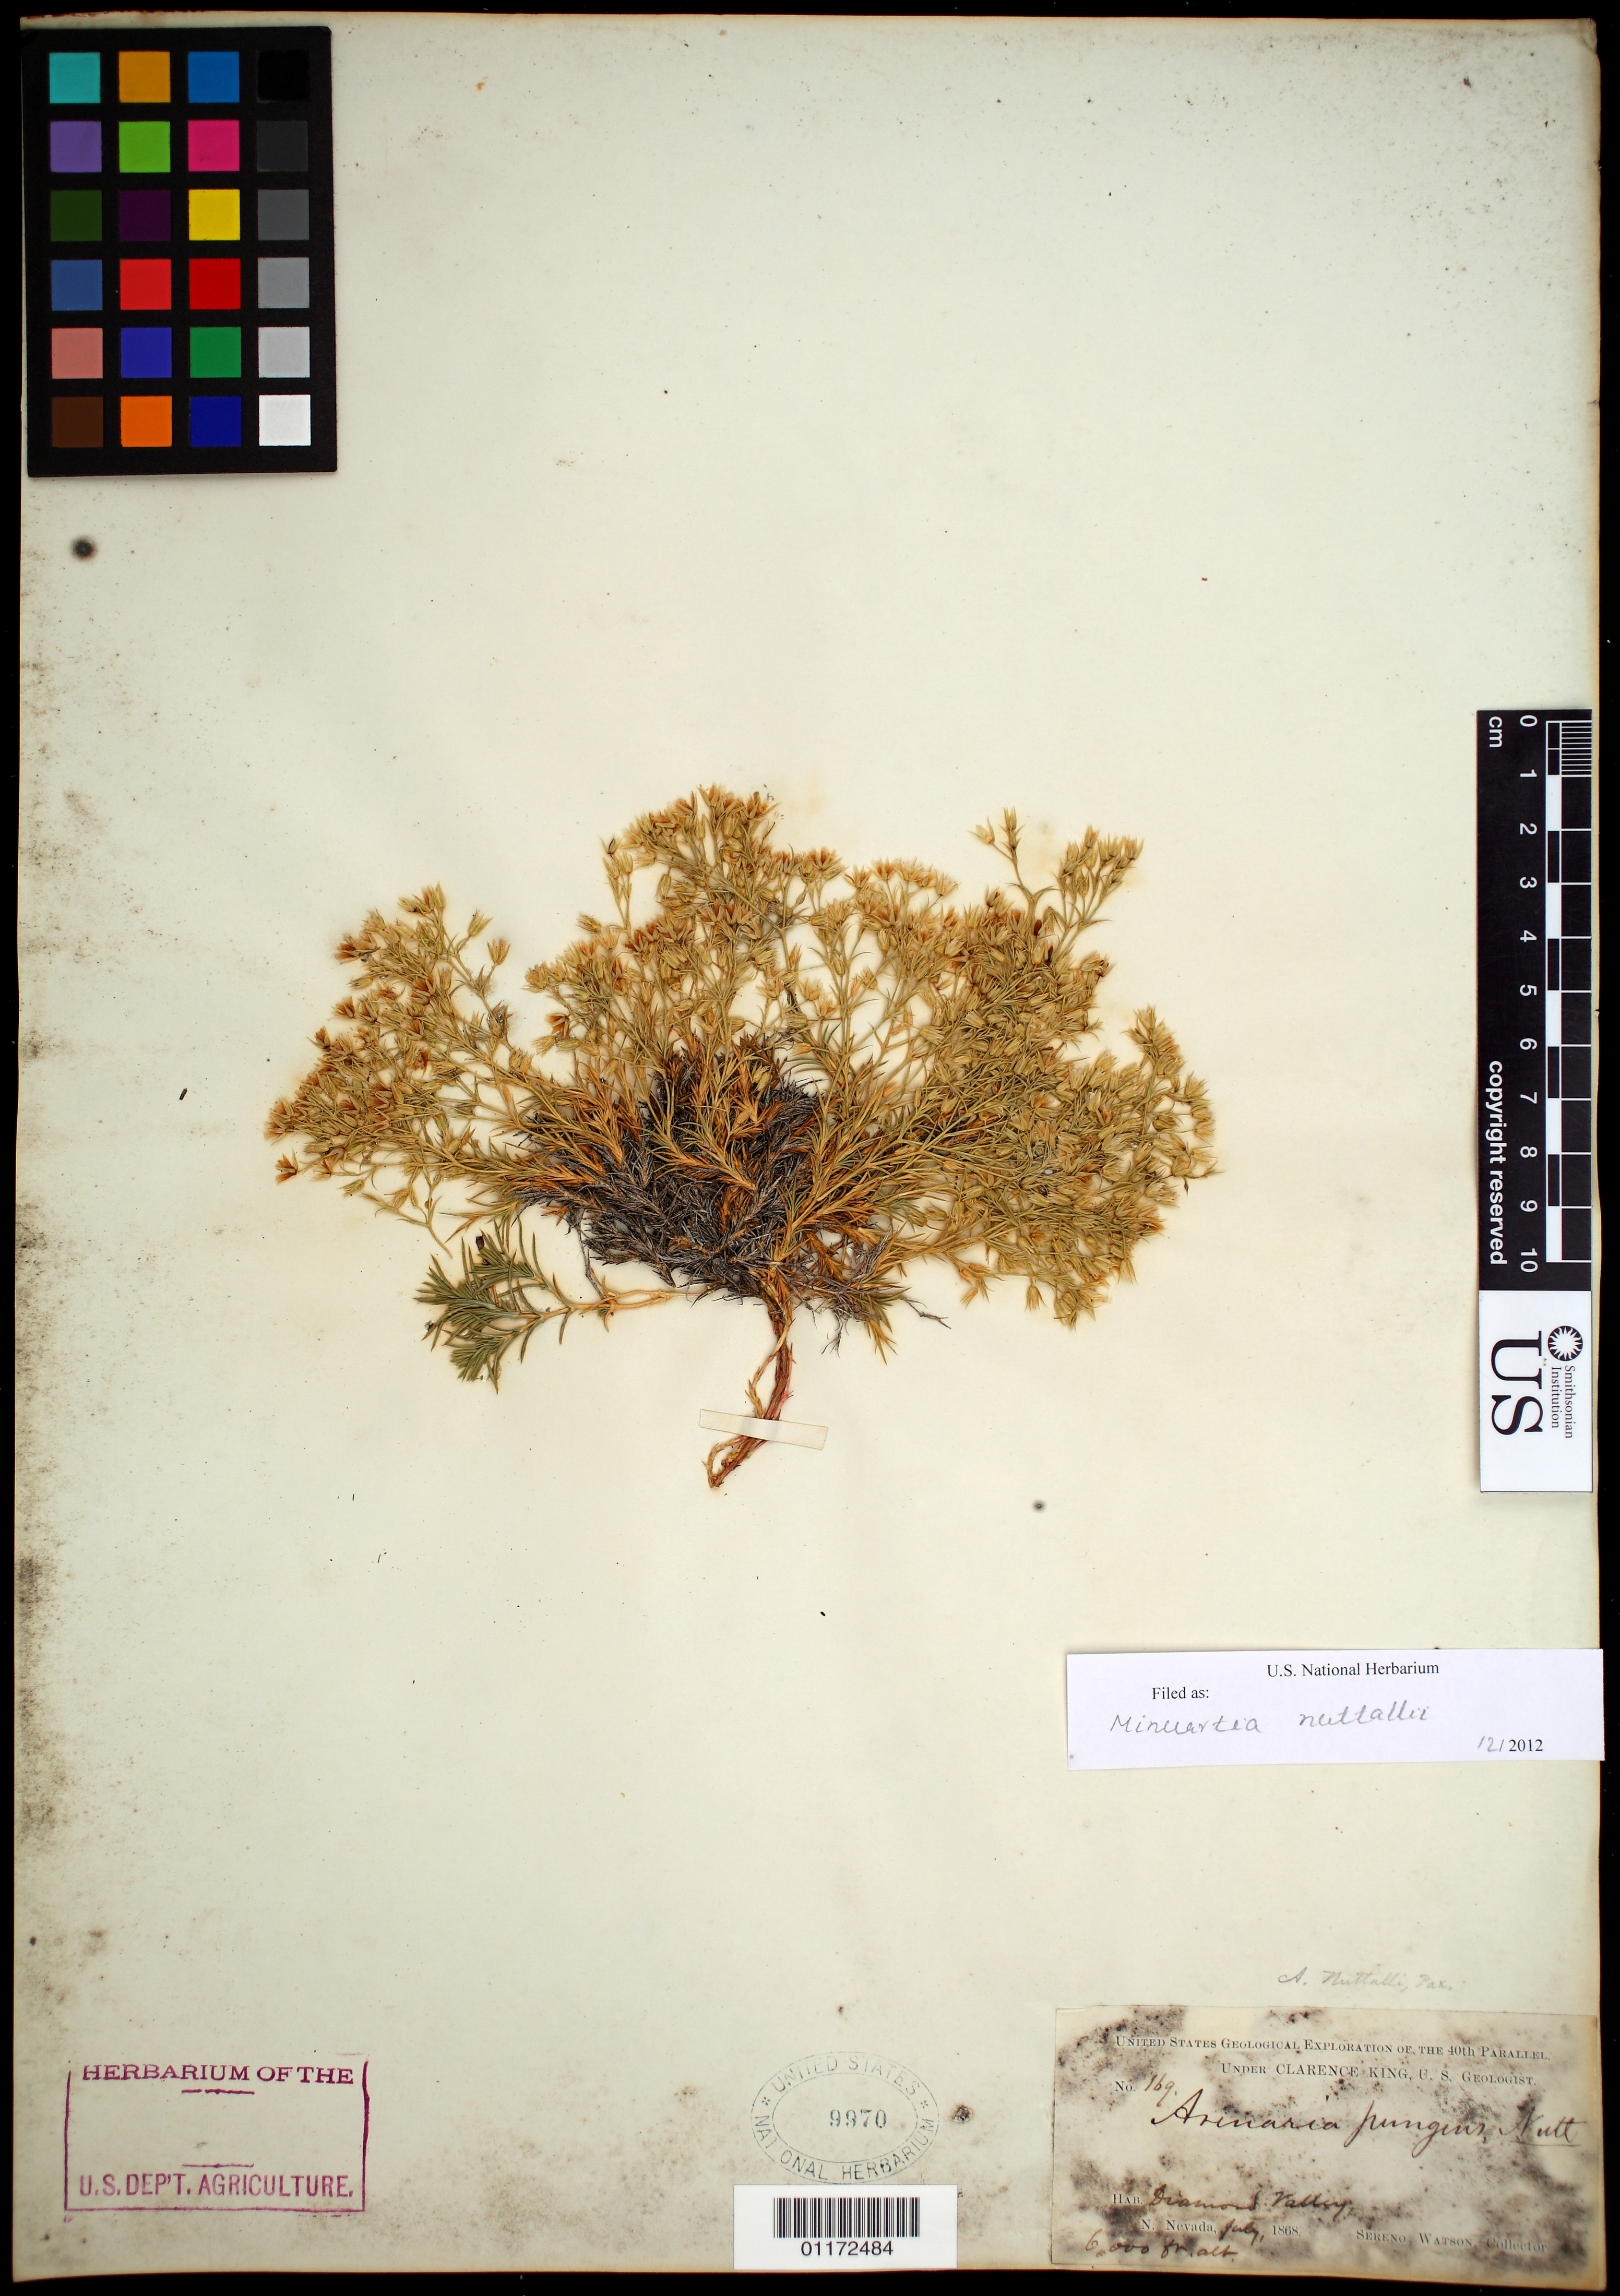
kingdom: Plantae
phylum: Tracheophyta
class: Magnoliopsida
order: Caryophyllales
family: Caryophyllaceae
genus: Minuartia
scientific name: Minuartia nuttallii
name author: (Pax) Briq.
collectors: S. Watson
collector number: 169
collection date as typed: Jul 1868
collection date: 1868-07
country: United States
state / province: Nevada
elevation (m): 1829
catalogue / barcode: US 9970